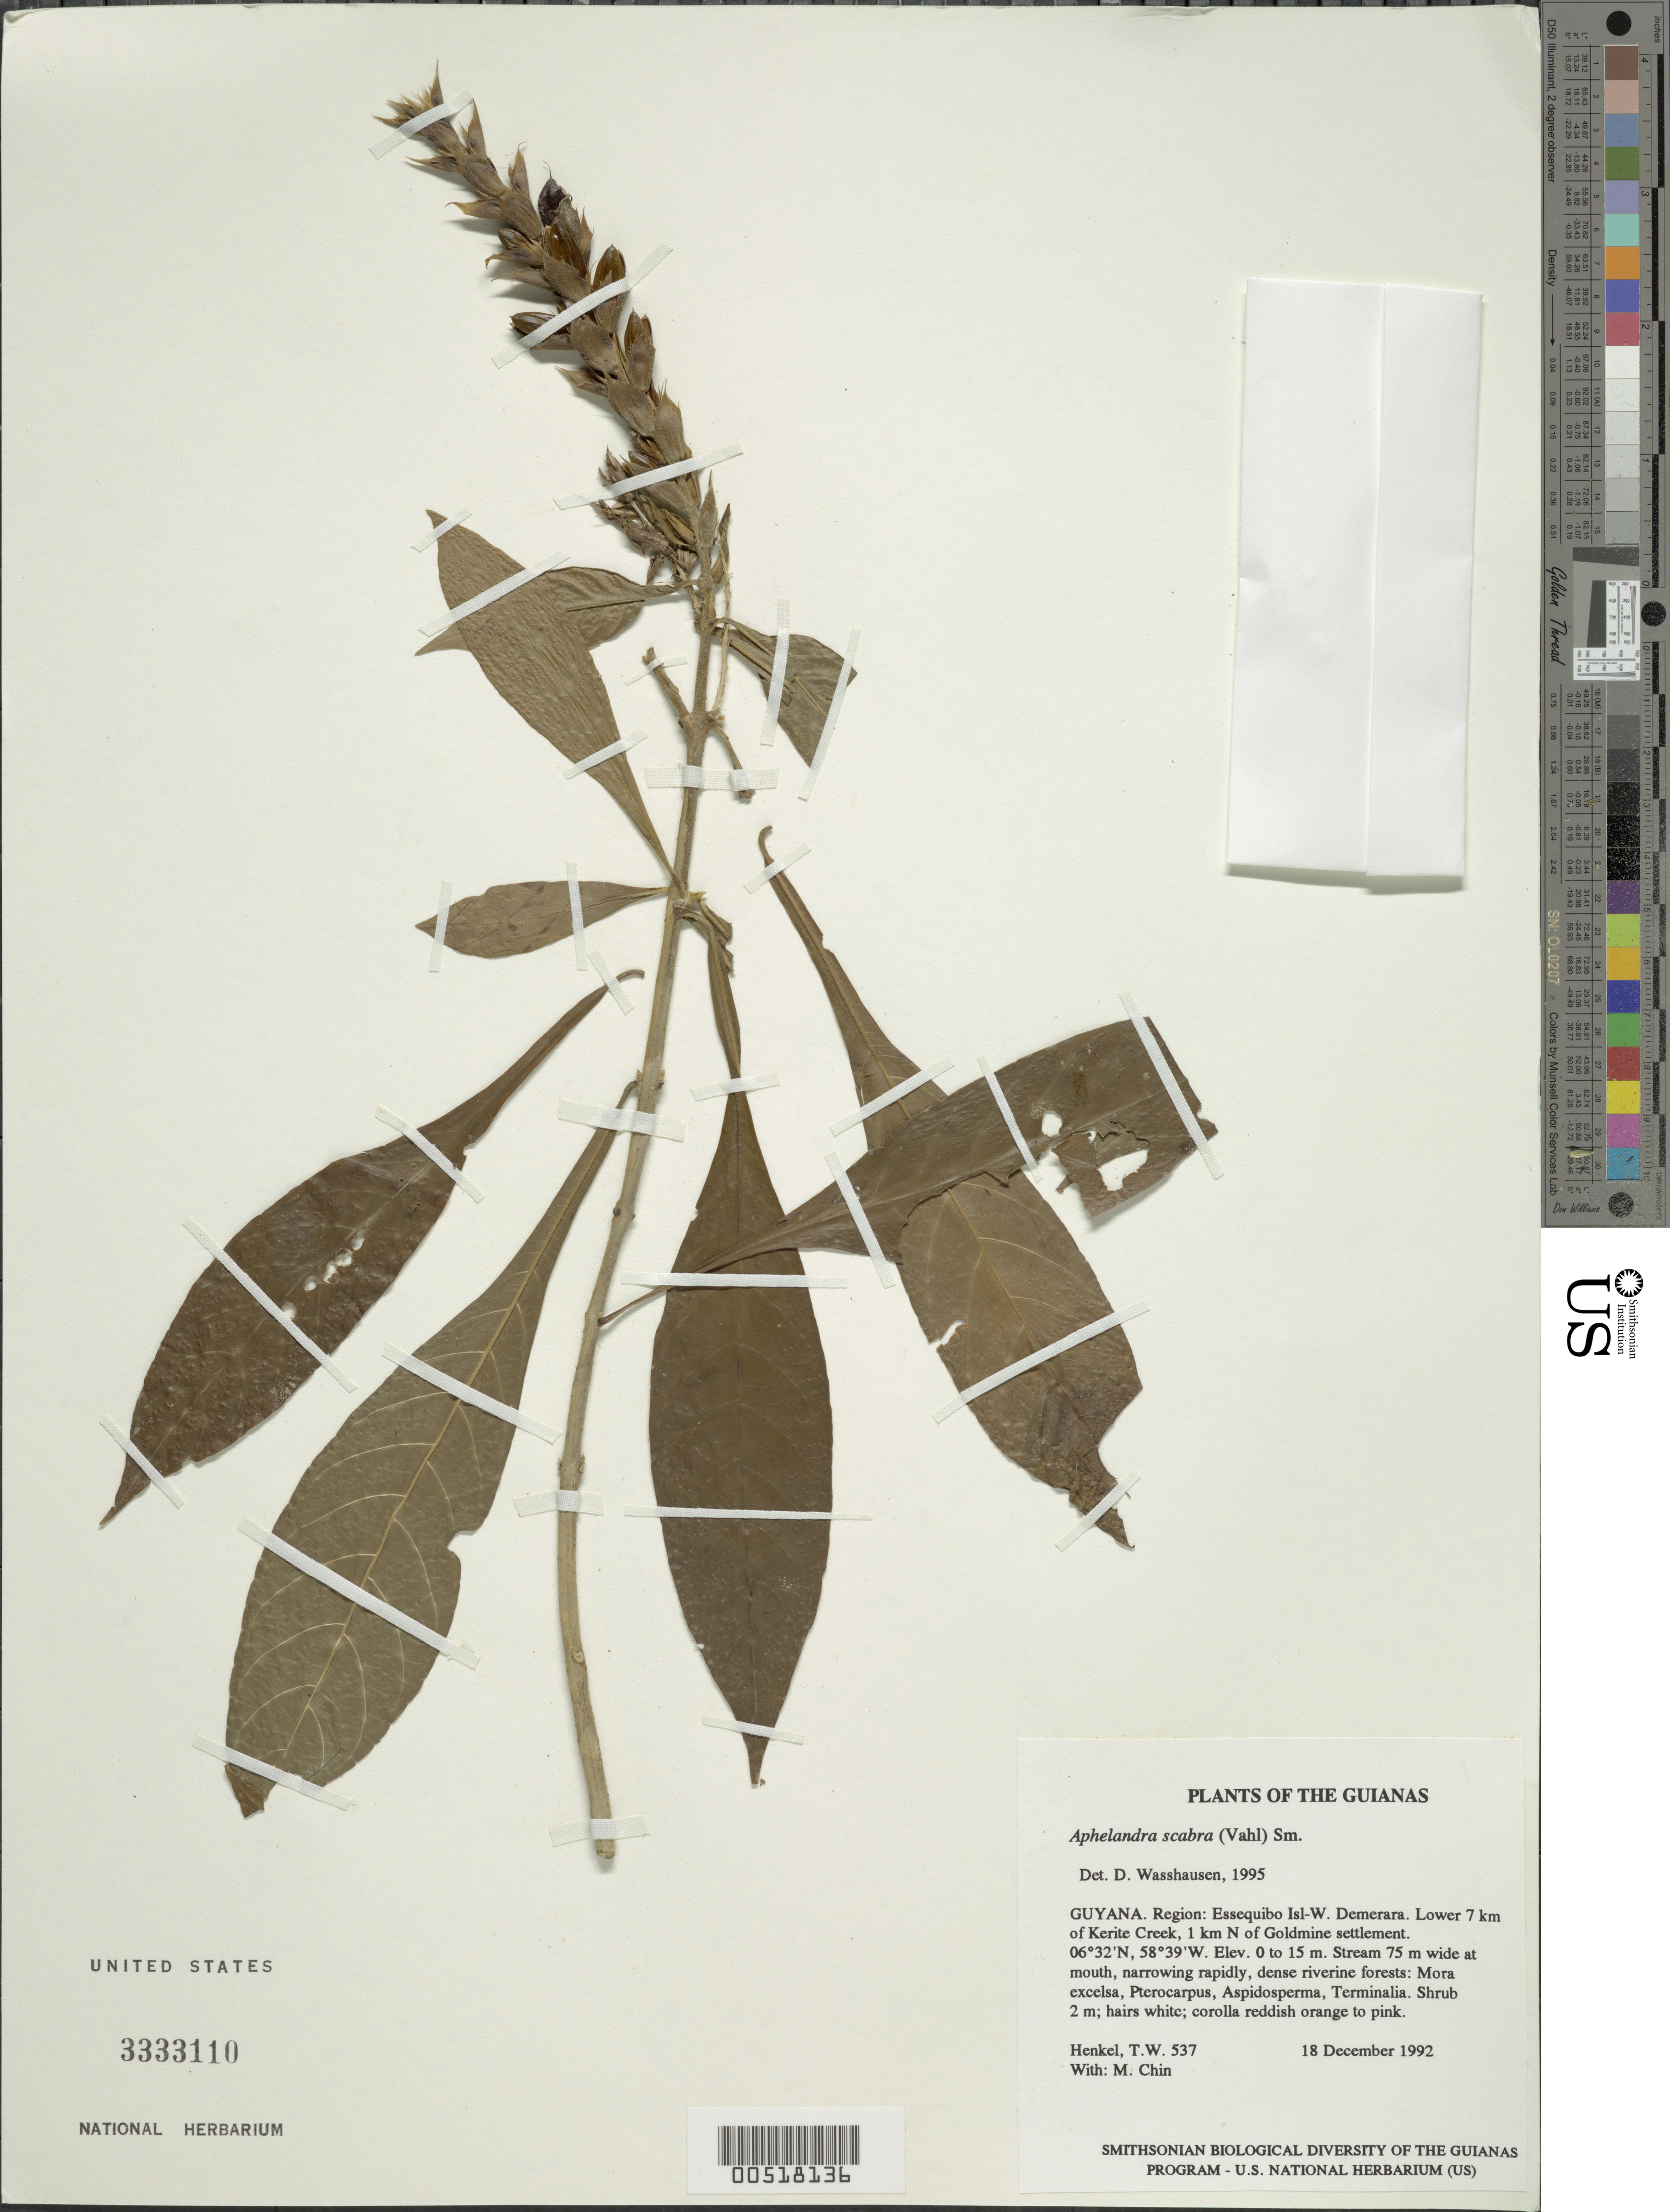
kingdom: Plantae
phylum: Tracheophyta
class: Magnoliopsida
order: Lamiales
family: Acanthaceae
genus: Aphelandra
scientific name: Aphelandra scabra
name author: (Vahl) Sm.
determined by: Wasshausen, Dieter C., (BOT), Smithsonian Institution - National Museum of Natural History (UNITED STATES)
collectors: T. Henkel & M. Chin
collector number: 537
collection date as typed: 18 December 1992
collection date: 1992-12-18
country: Guyana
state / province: Essequibo Isl-W. Demerara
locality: Lower 7 km of Kerite Creek, 1 km N of Goldmine settlement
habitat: Stream 75 m wide at mouth, narrowing rapidly, dense riverine forests: Mora excelsa, Pterocarpus, Aspidosperma, Terminalia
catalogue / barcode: US 3333110